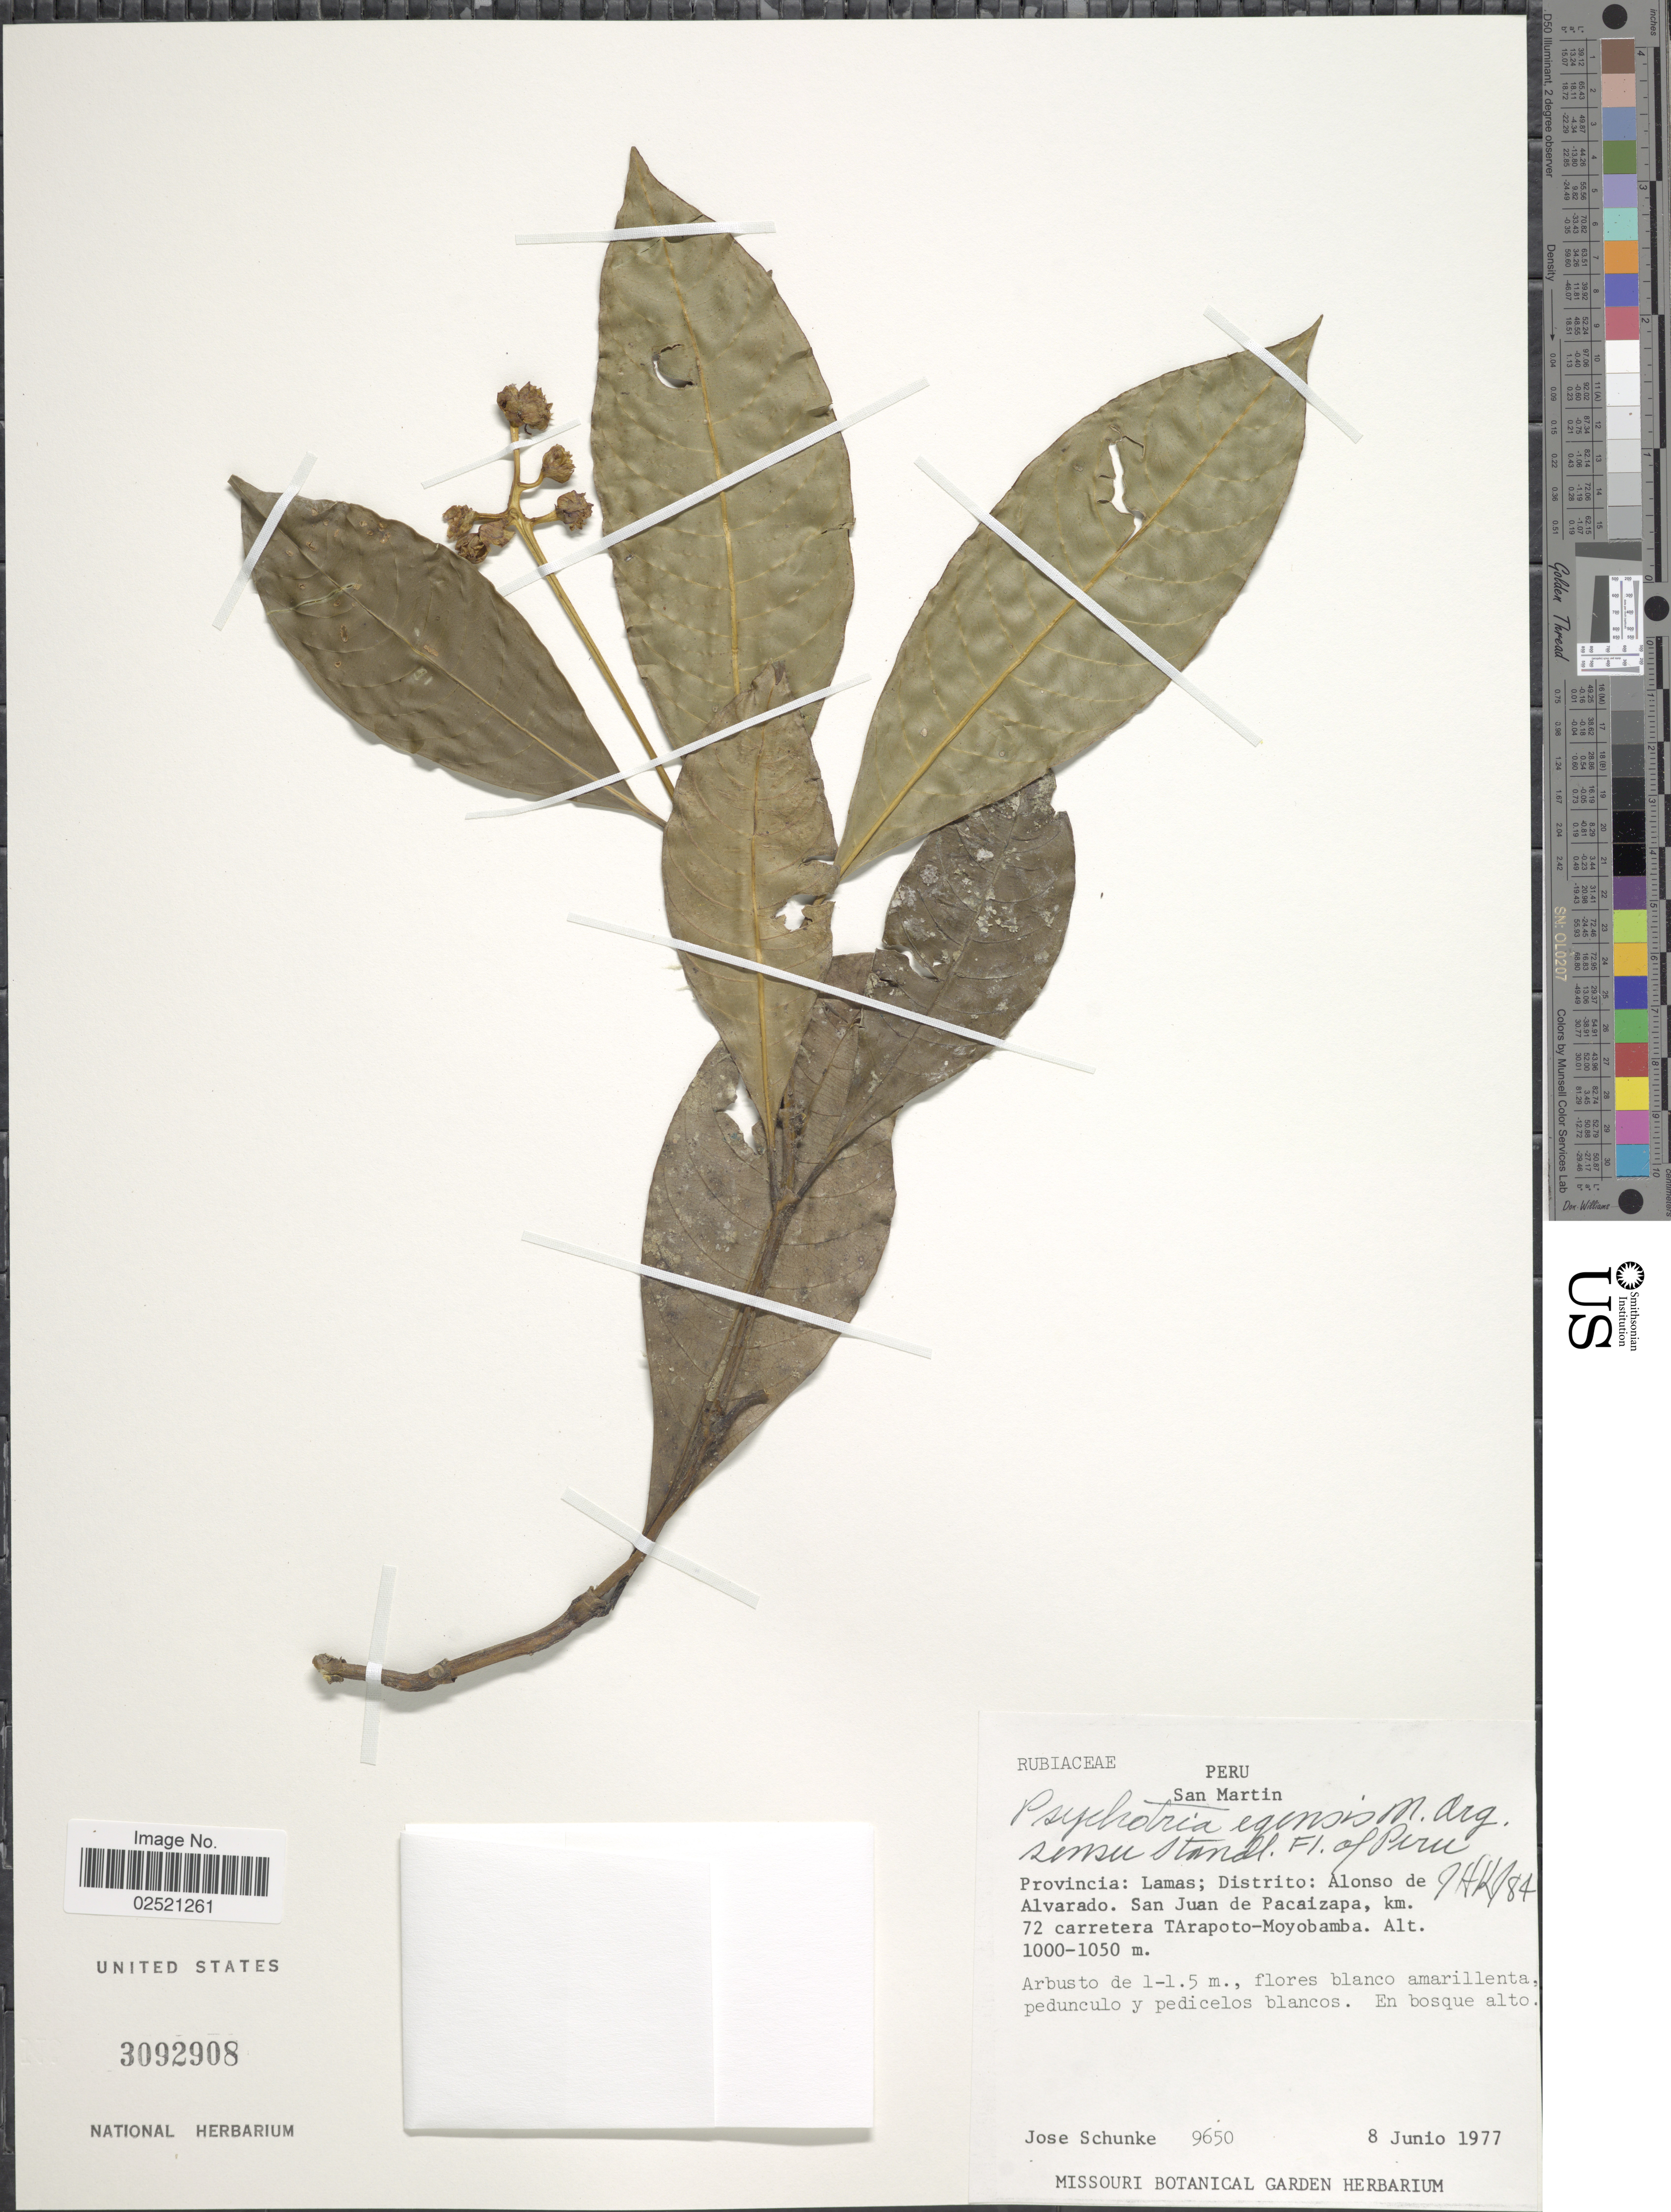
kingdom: Plantae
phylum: Tracheophyta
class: Magnoliopsida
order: Gentianales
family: Rubiaceae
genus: Psychotria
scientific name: Psychotria egensis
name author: Müll. Arg.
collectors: J. M. Schunke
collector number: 9650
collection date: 1977-06-08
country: Peru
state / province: San Martín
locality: Provincia: Lamas; Distrito: Alonso de Alvarado, San Juan de Pacaizapa, km. 72 carretera Tarapoto-Moyobamba.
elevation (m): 1000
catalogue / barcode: US 3092908